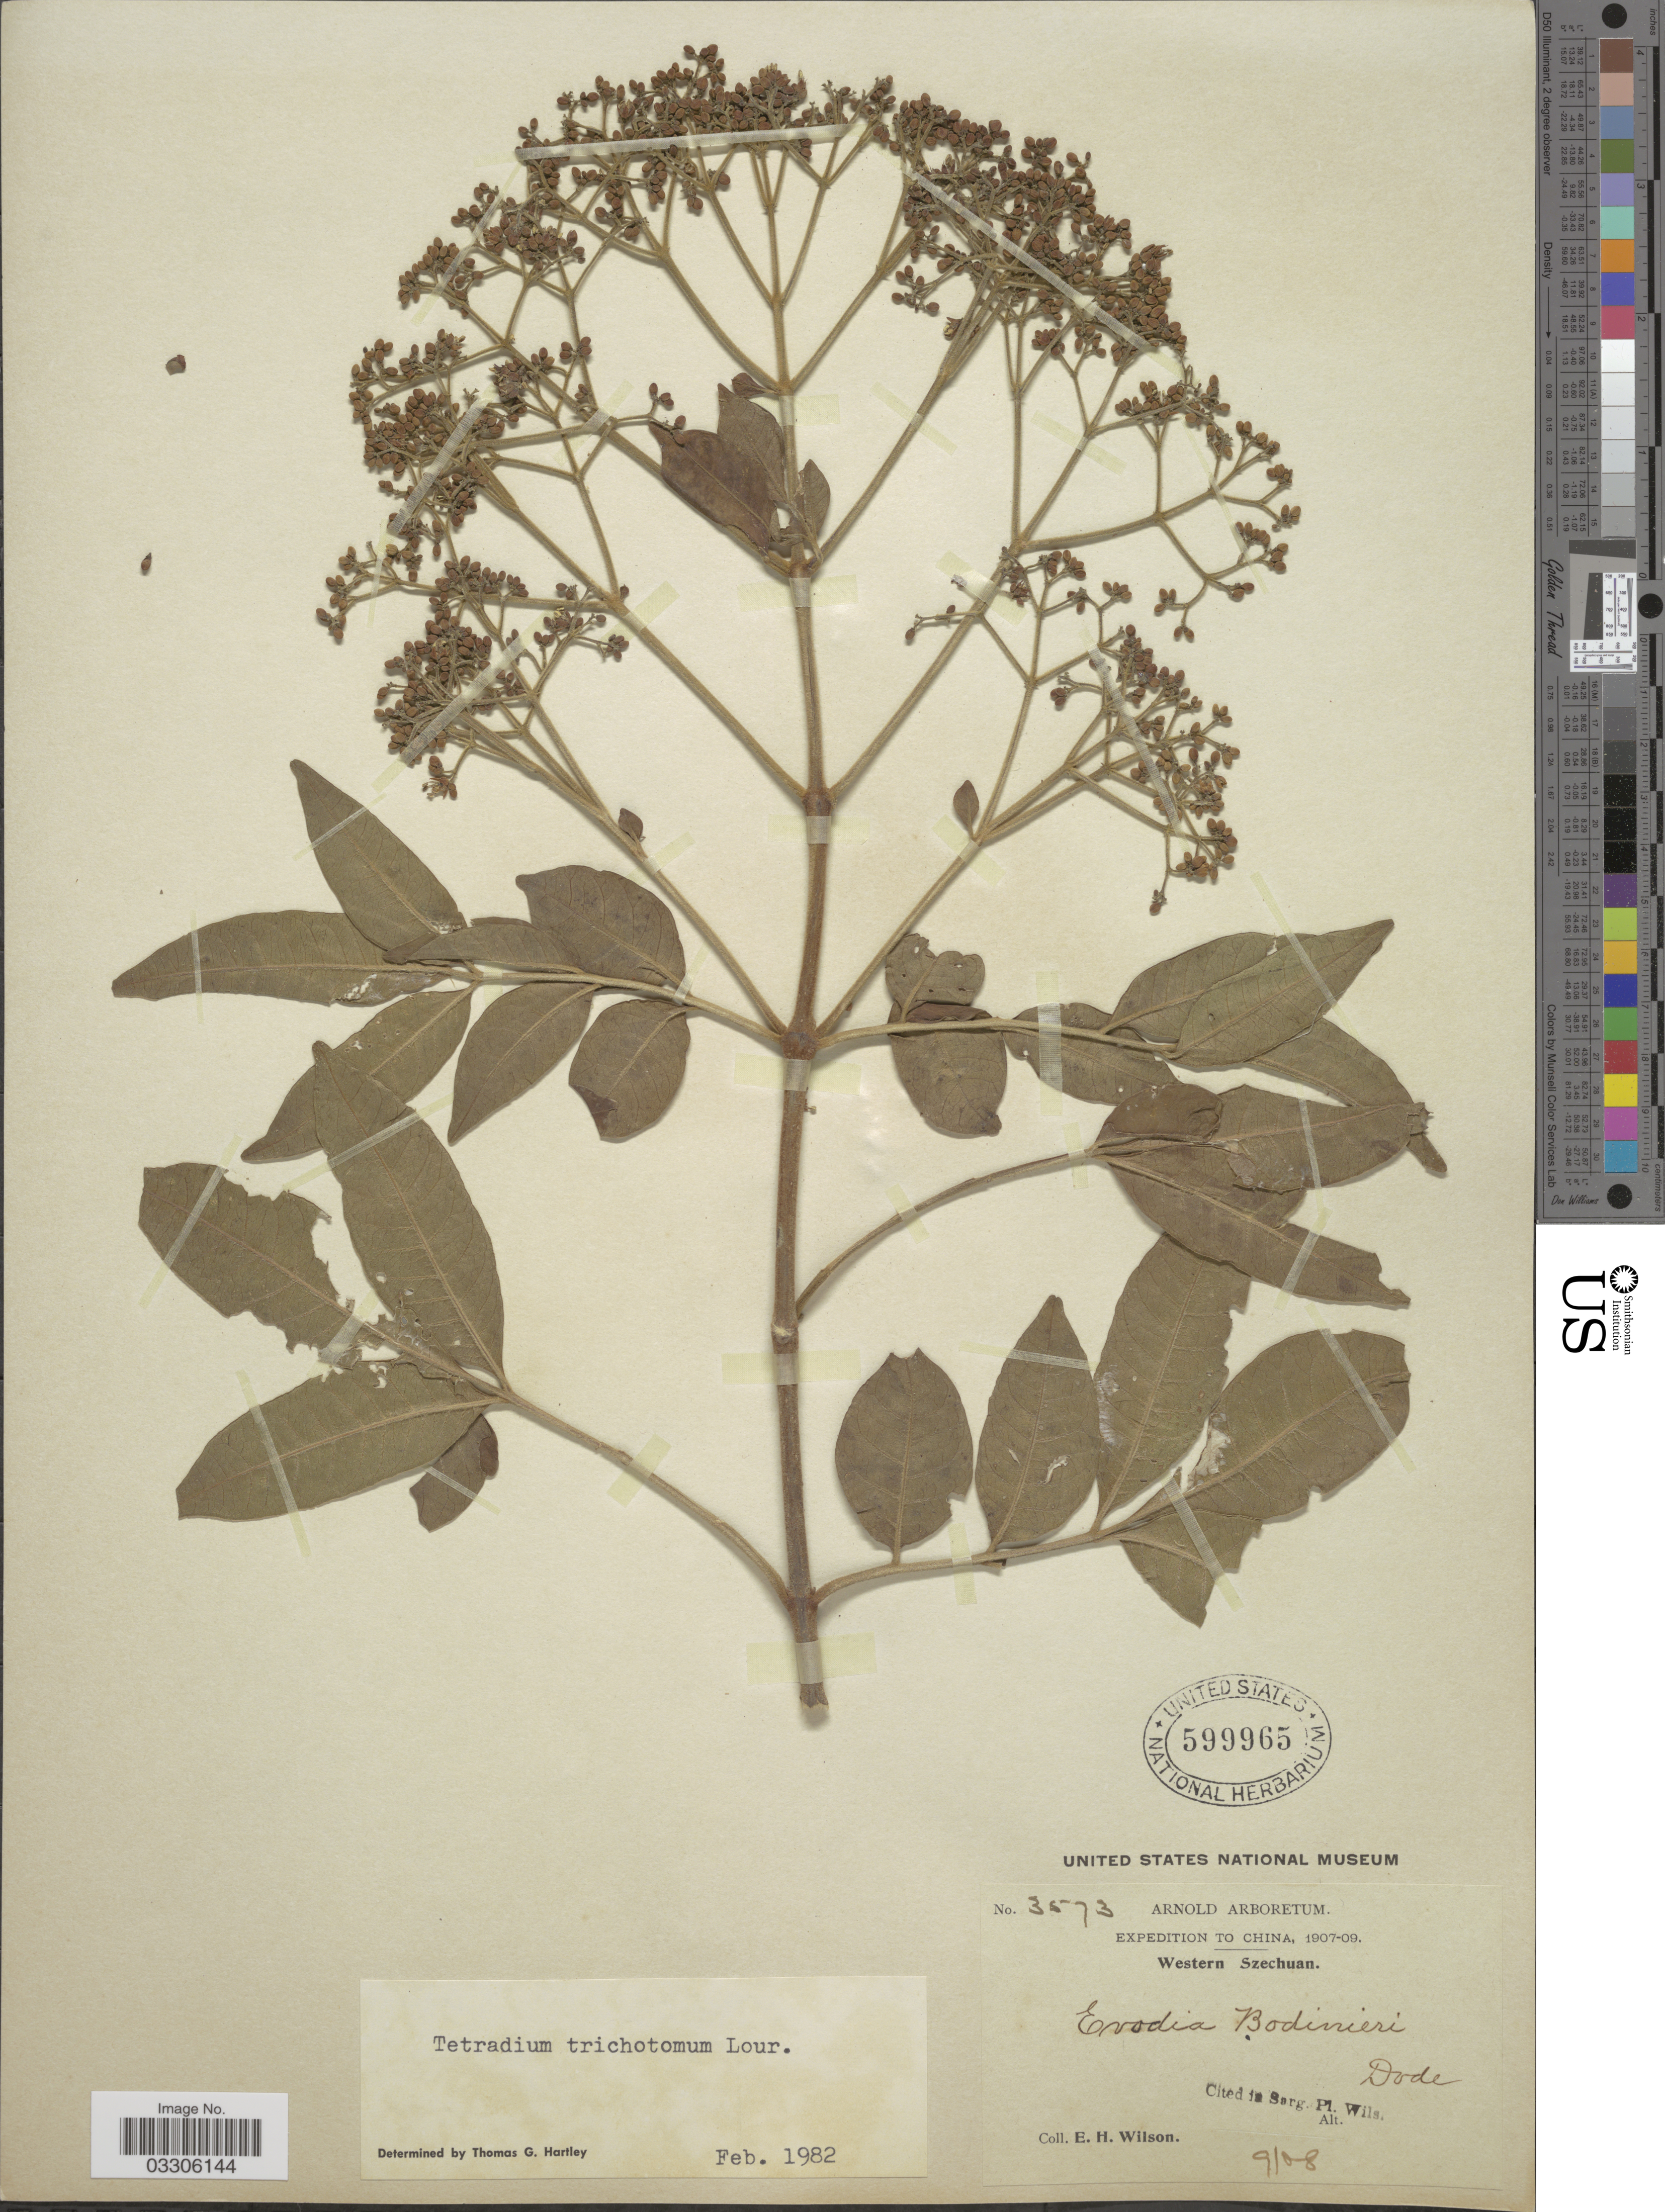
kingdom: Plantae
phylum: Tracheophyta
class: Magnoliopsida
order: Sapindales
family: Rutaceae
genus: Tetradium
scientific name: Tetradium trichotomum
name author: Lour.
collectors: E. Wilson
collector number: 3573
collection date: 1908-09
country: China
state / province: Sichuan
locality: Western Szechuan.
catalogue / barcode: US 599965